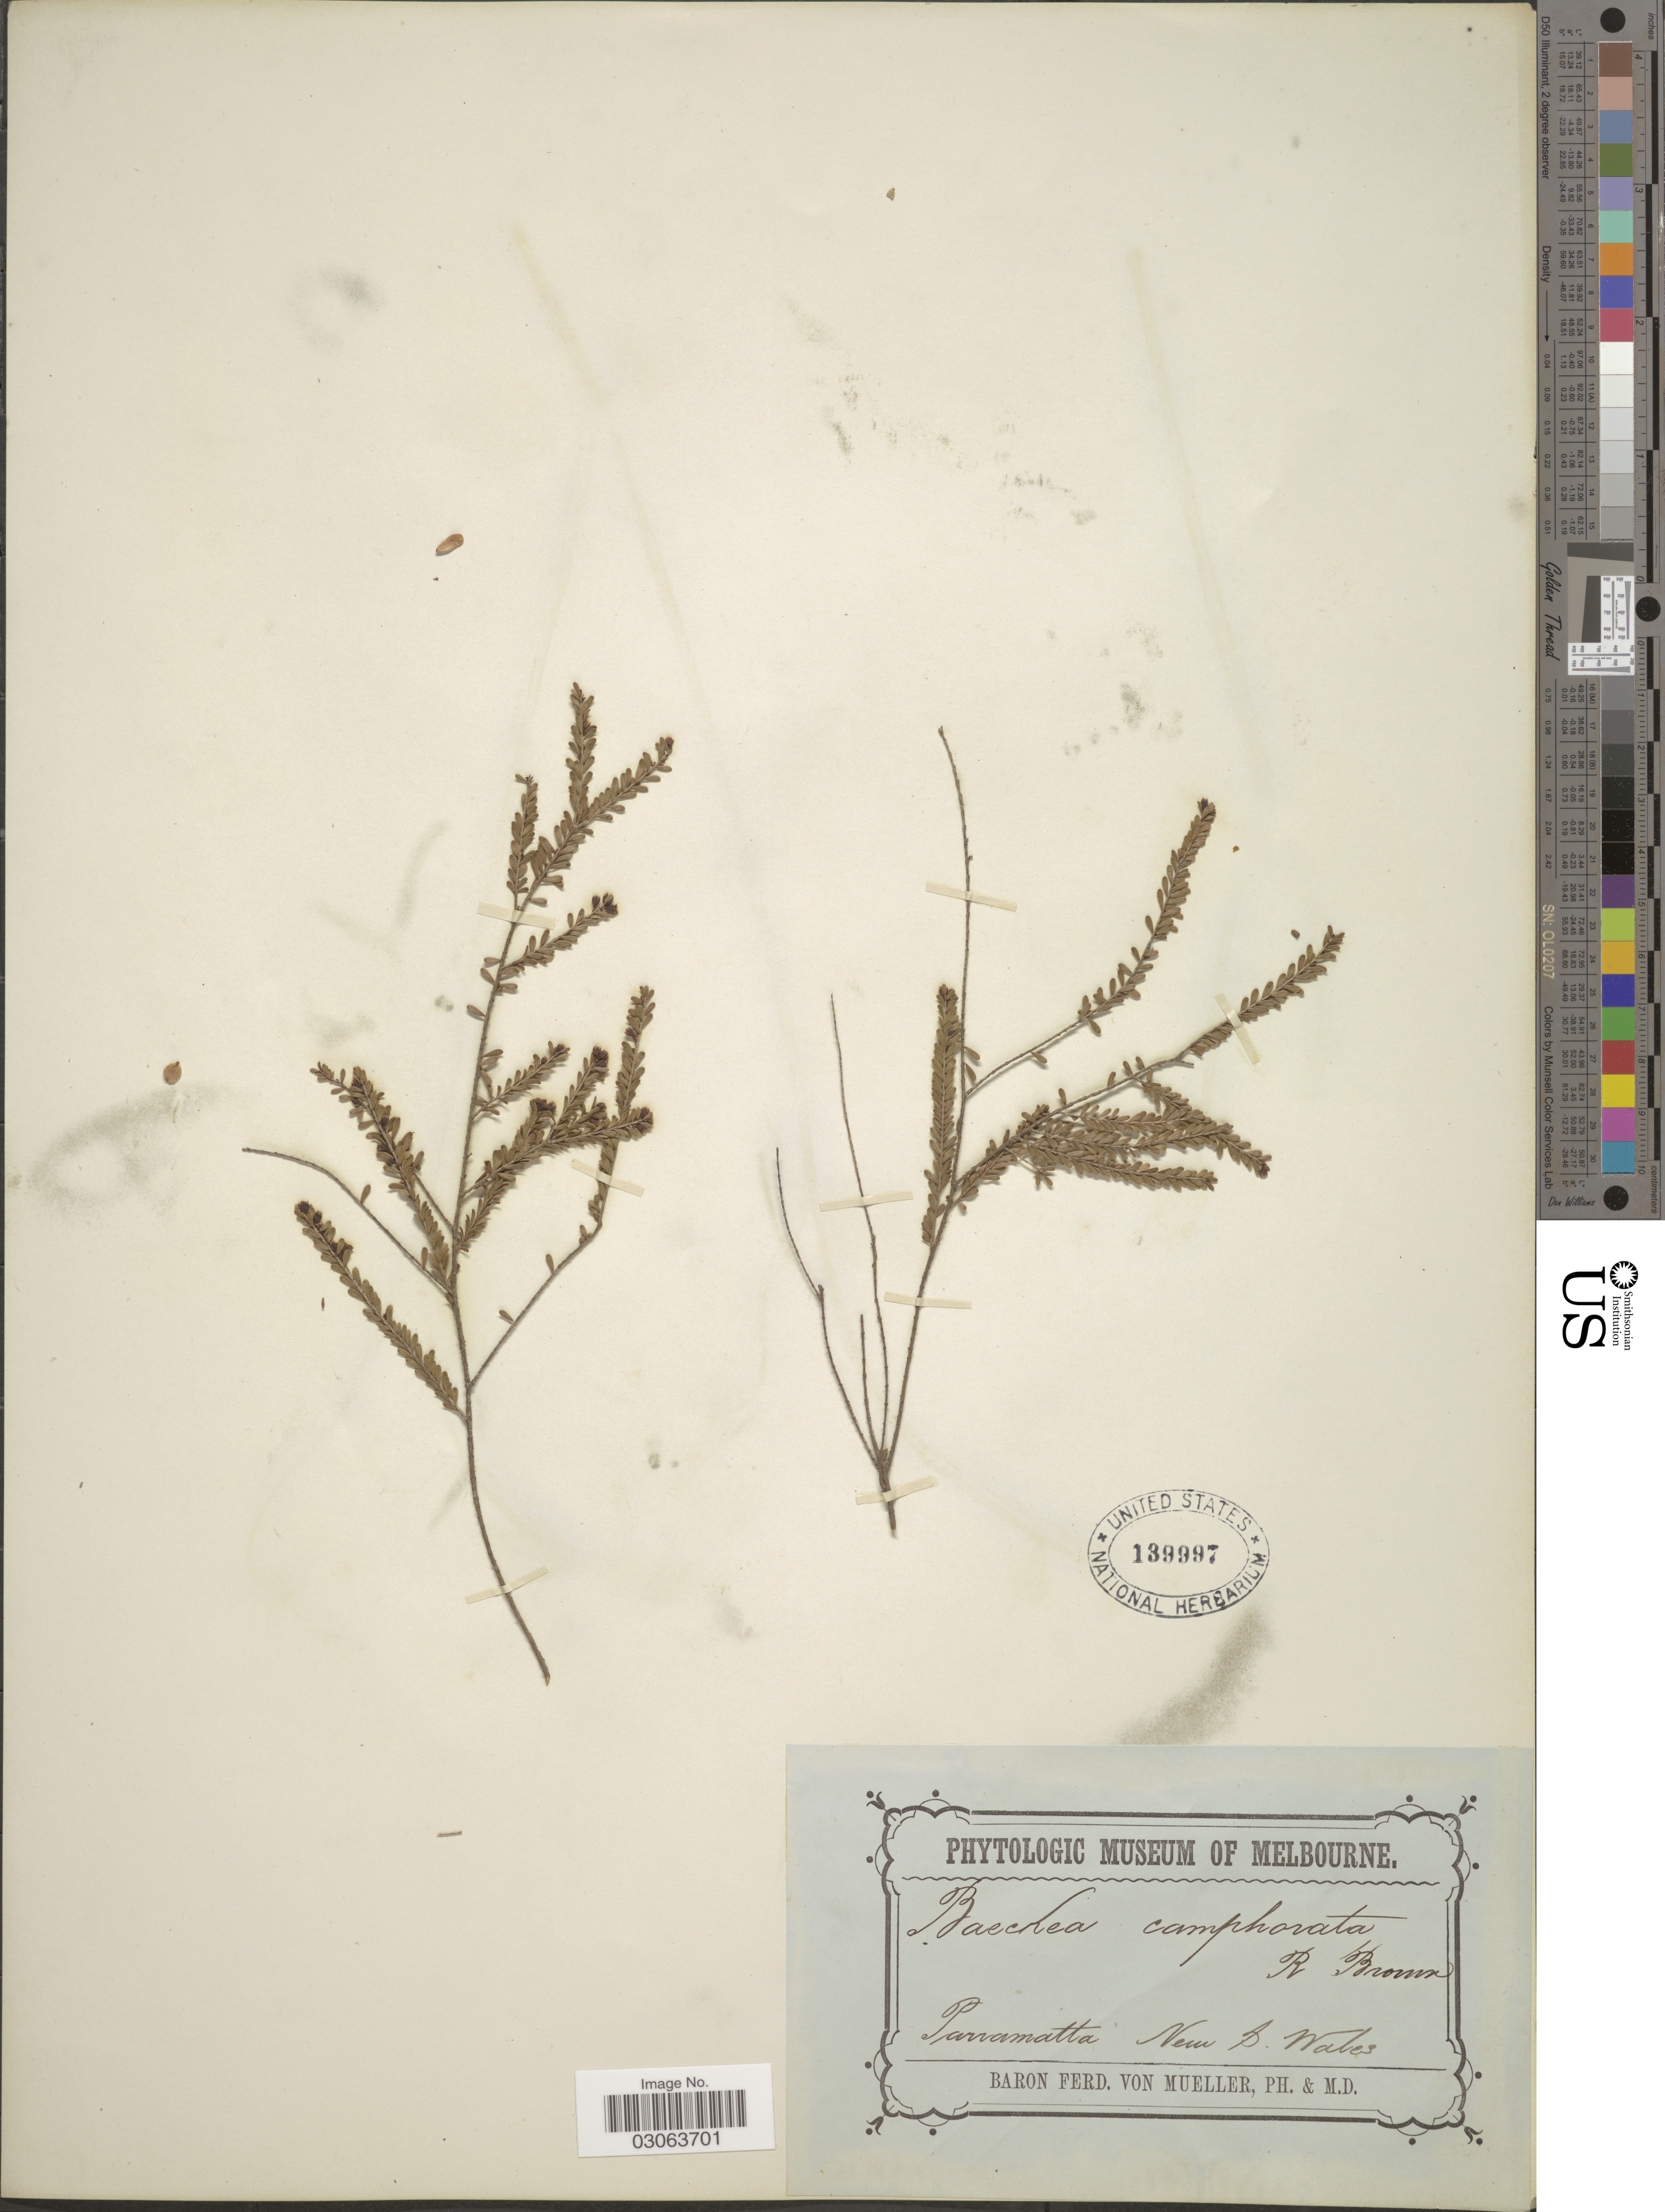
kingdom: Plantae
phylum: Tracheophyta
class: Magnoliopsida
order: Myrtales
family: Myrtaceae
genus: Triplarina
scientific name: Triplarina imbricata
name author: (Sm.) A.R. Bean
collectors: F. Mueller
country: Australia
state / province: New South Wales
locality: Parramatta.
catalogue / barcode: US 139997